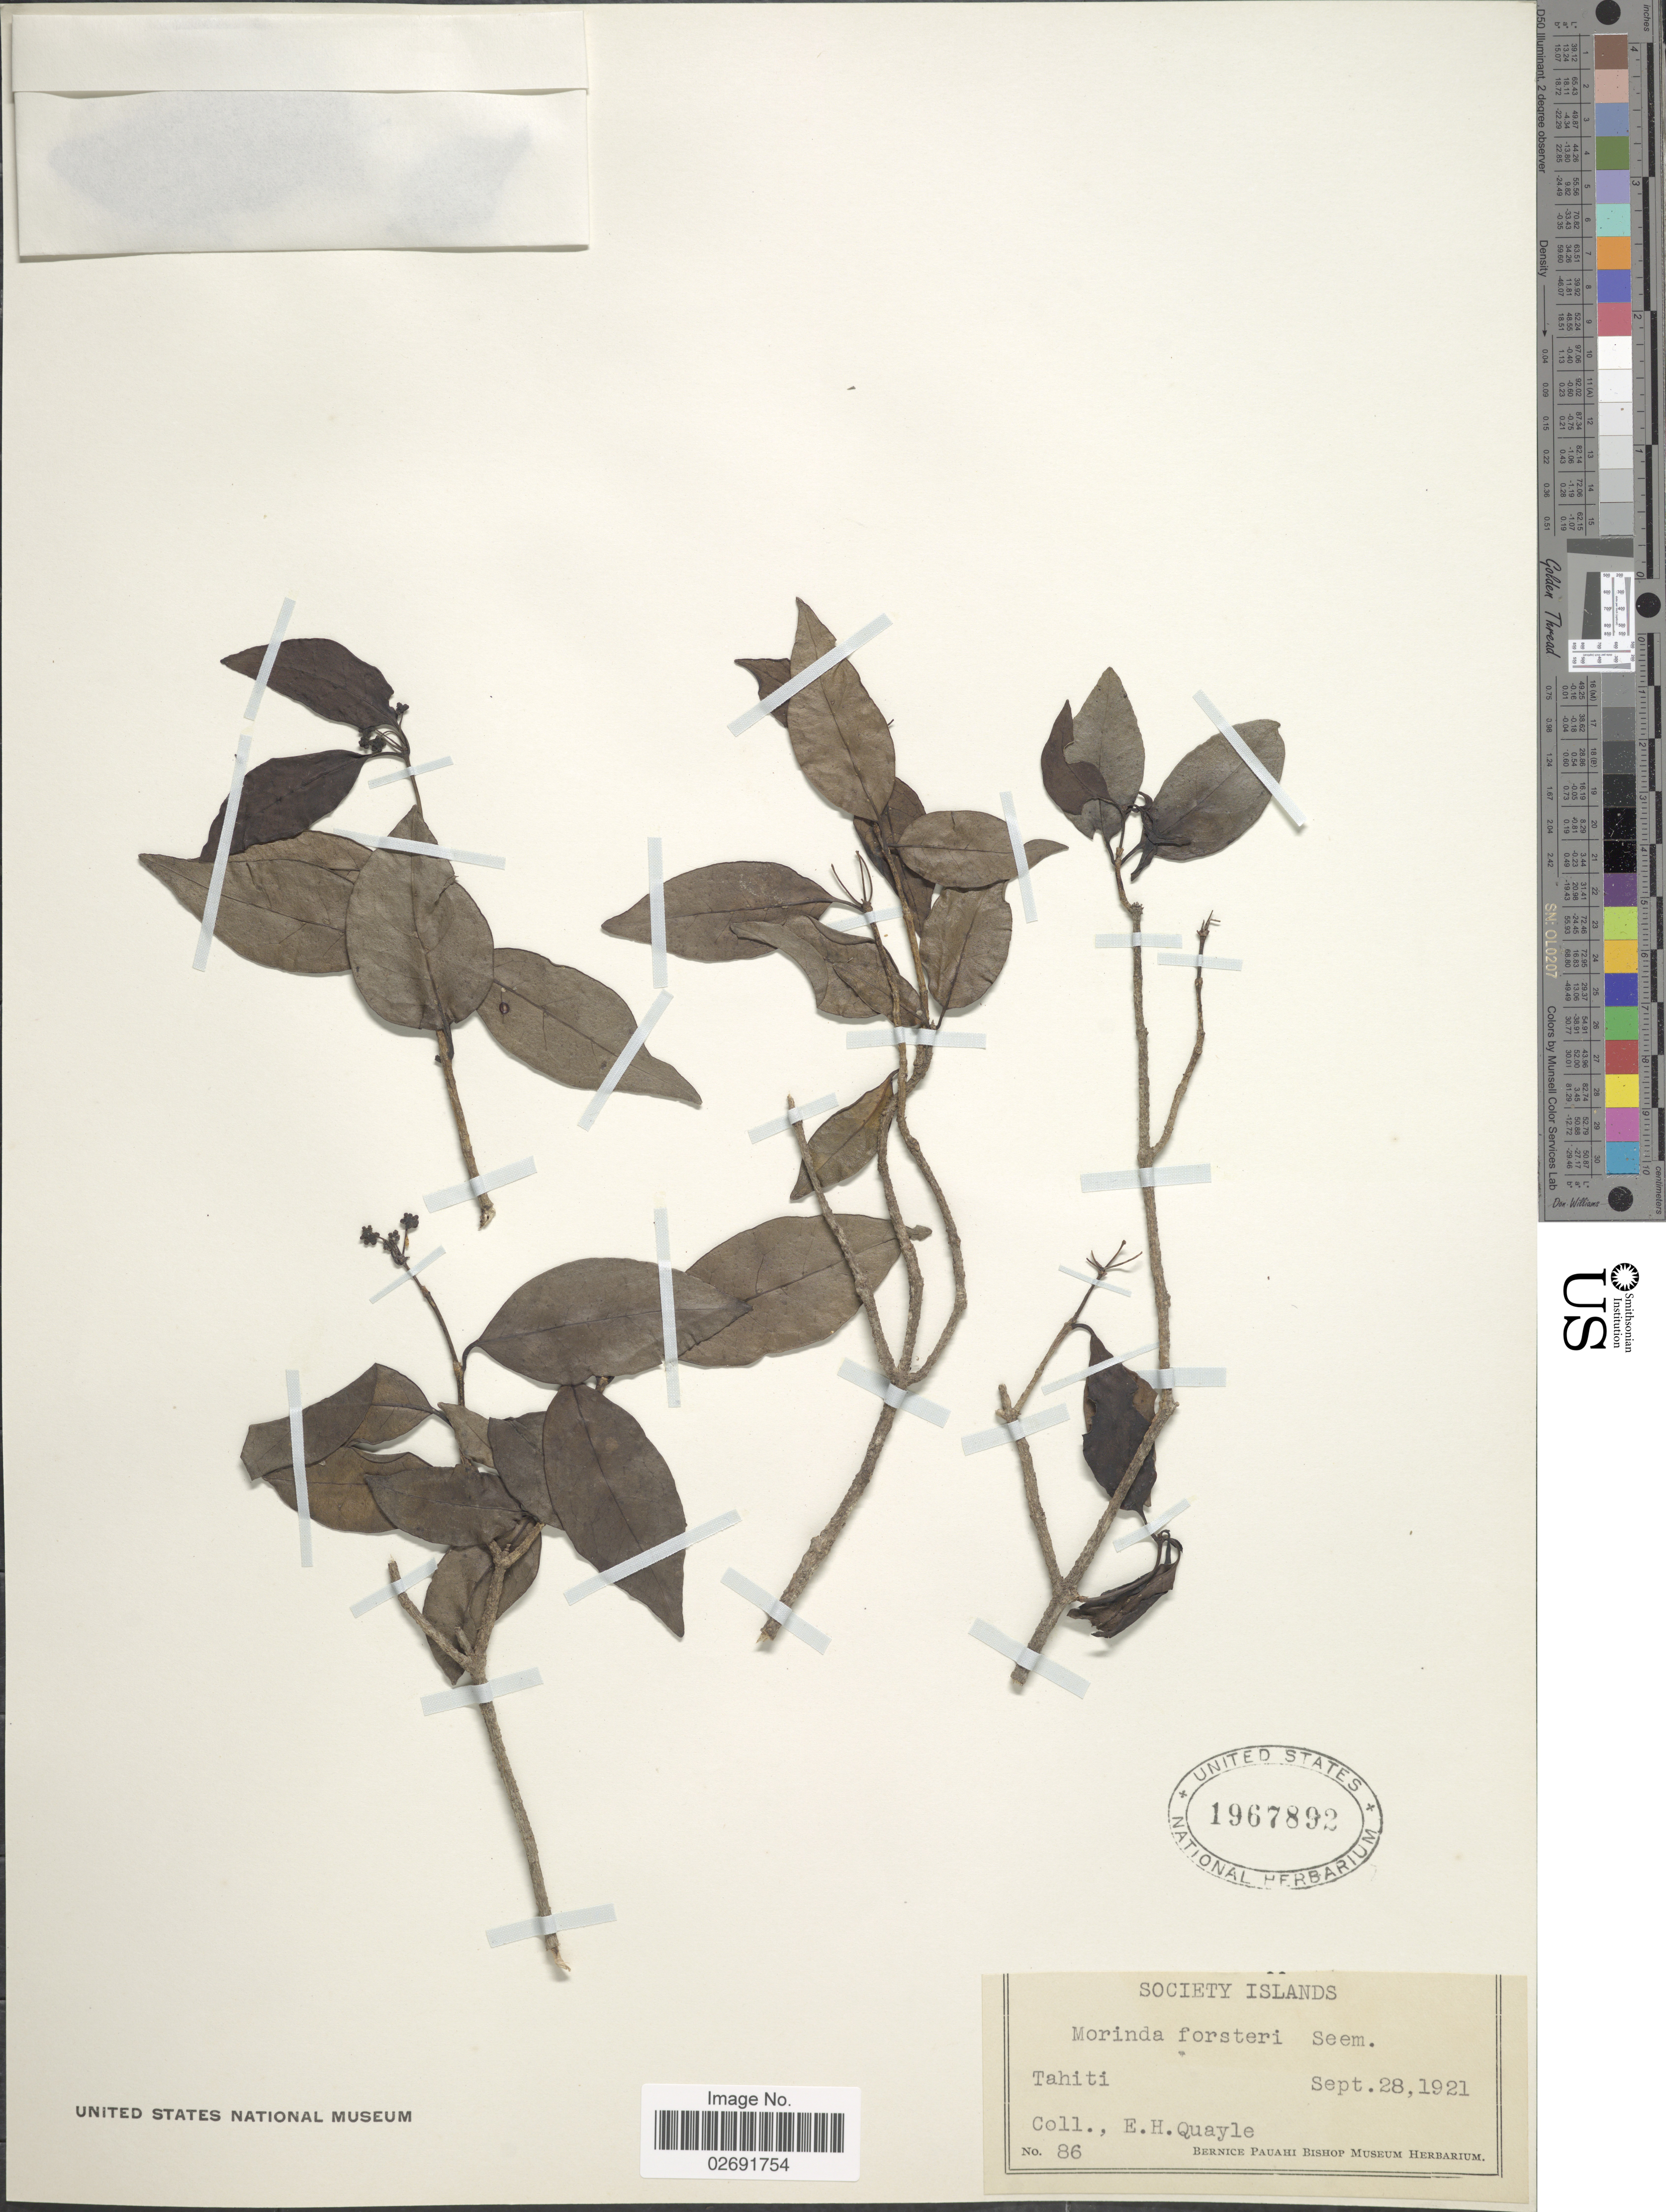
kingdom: Plantae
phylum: Tracheophyta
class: Magnoliopsida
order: Gentianales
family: Rubiaceae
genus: Gynochthodes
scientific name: Gynochthodes umbellata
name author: (L.) Razafim. & B. Bremer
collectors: E. Quayle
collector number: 86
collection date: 1921-09-28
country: French Polynesia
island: Tahiti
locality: Society Islands. Tahiti.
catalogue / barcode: US 1967892